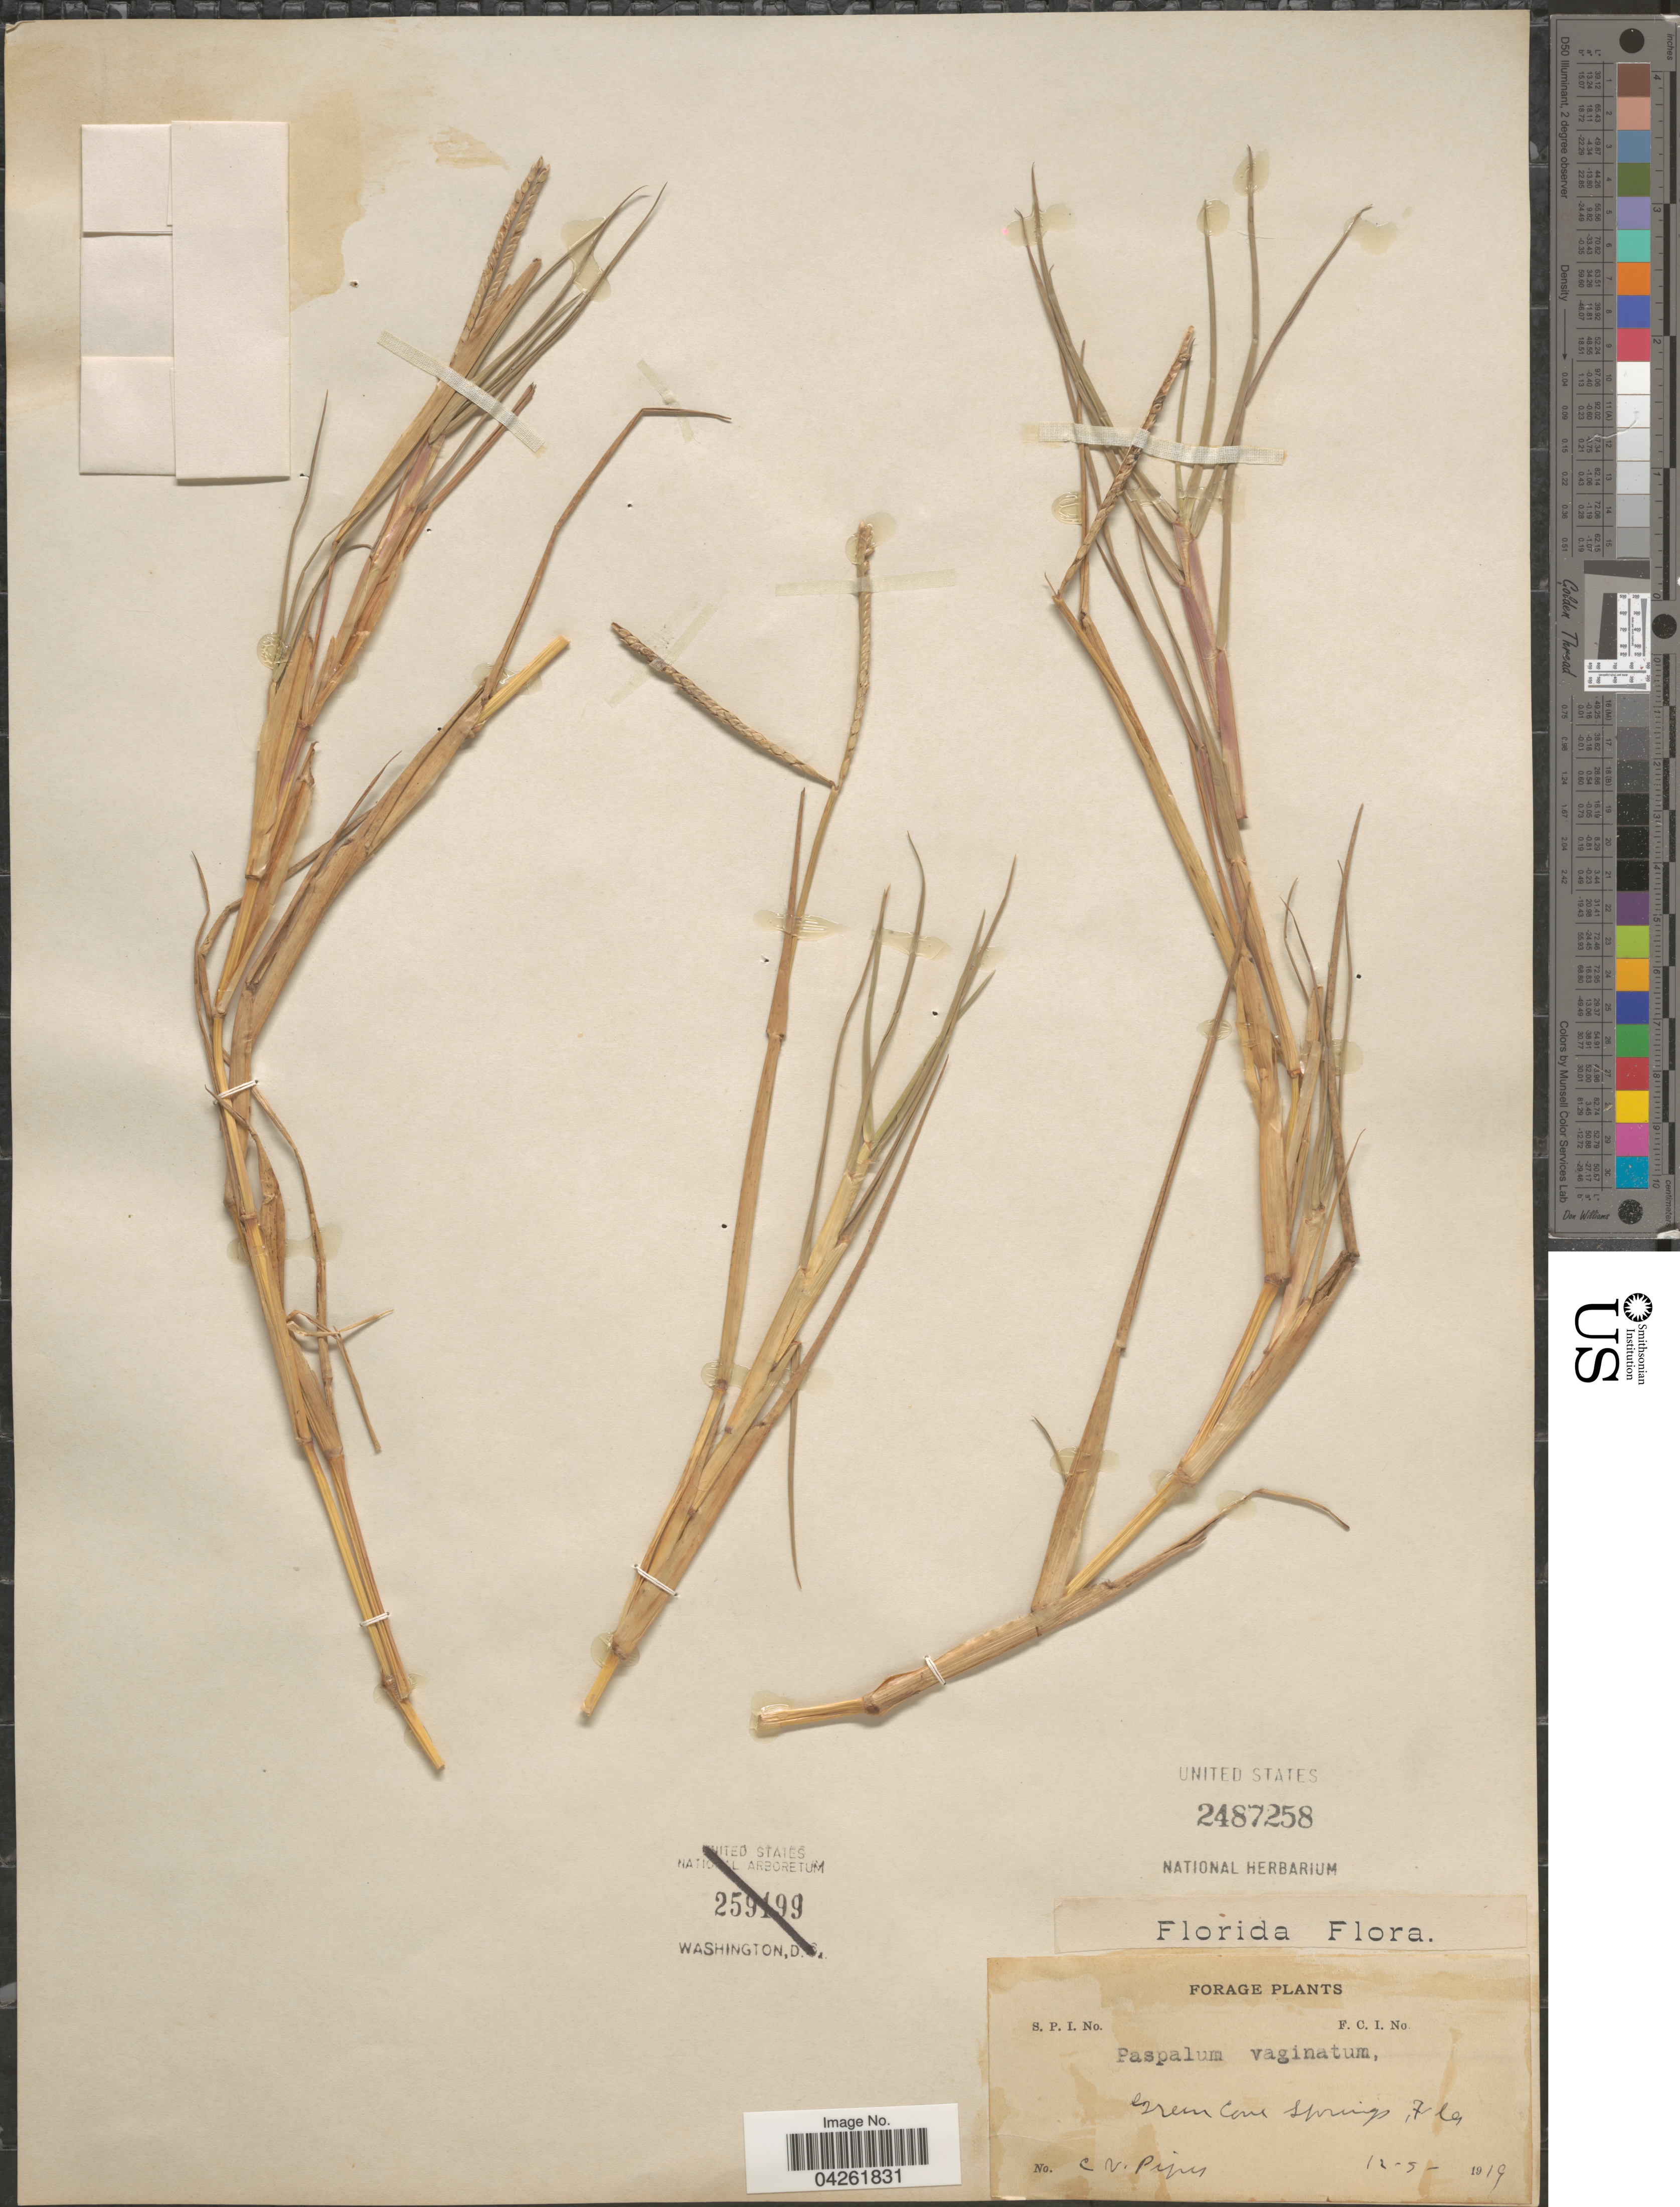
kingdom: Plantae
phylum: Tracheophyta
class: Liliopsida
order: Poales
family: Poaceae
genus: Paspalum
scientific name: Paspalum distichum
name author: L.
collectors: C. V. Piper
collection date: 1919-12-05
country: United States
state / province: Florida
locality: Green Cove Springs.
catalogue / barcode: US 2487258